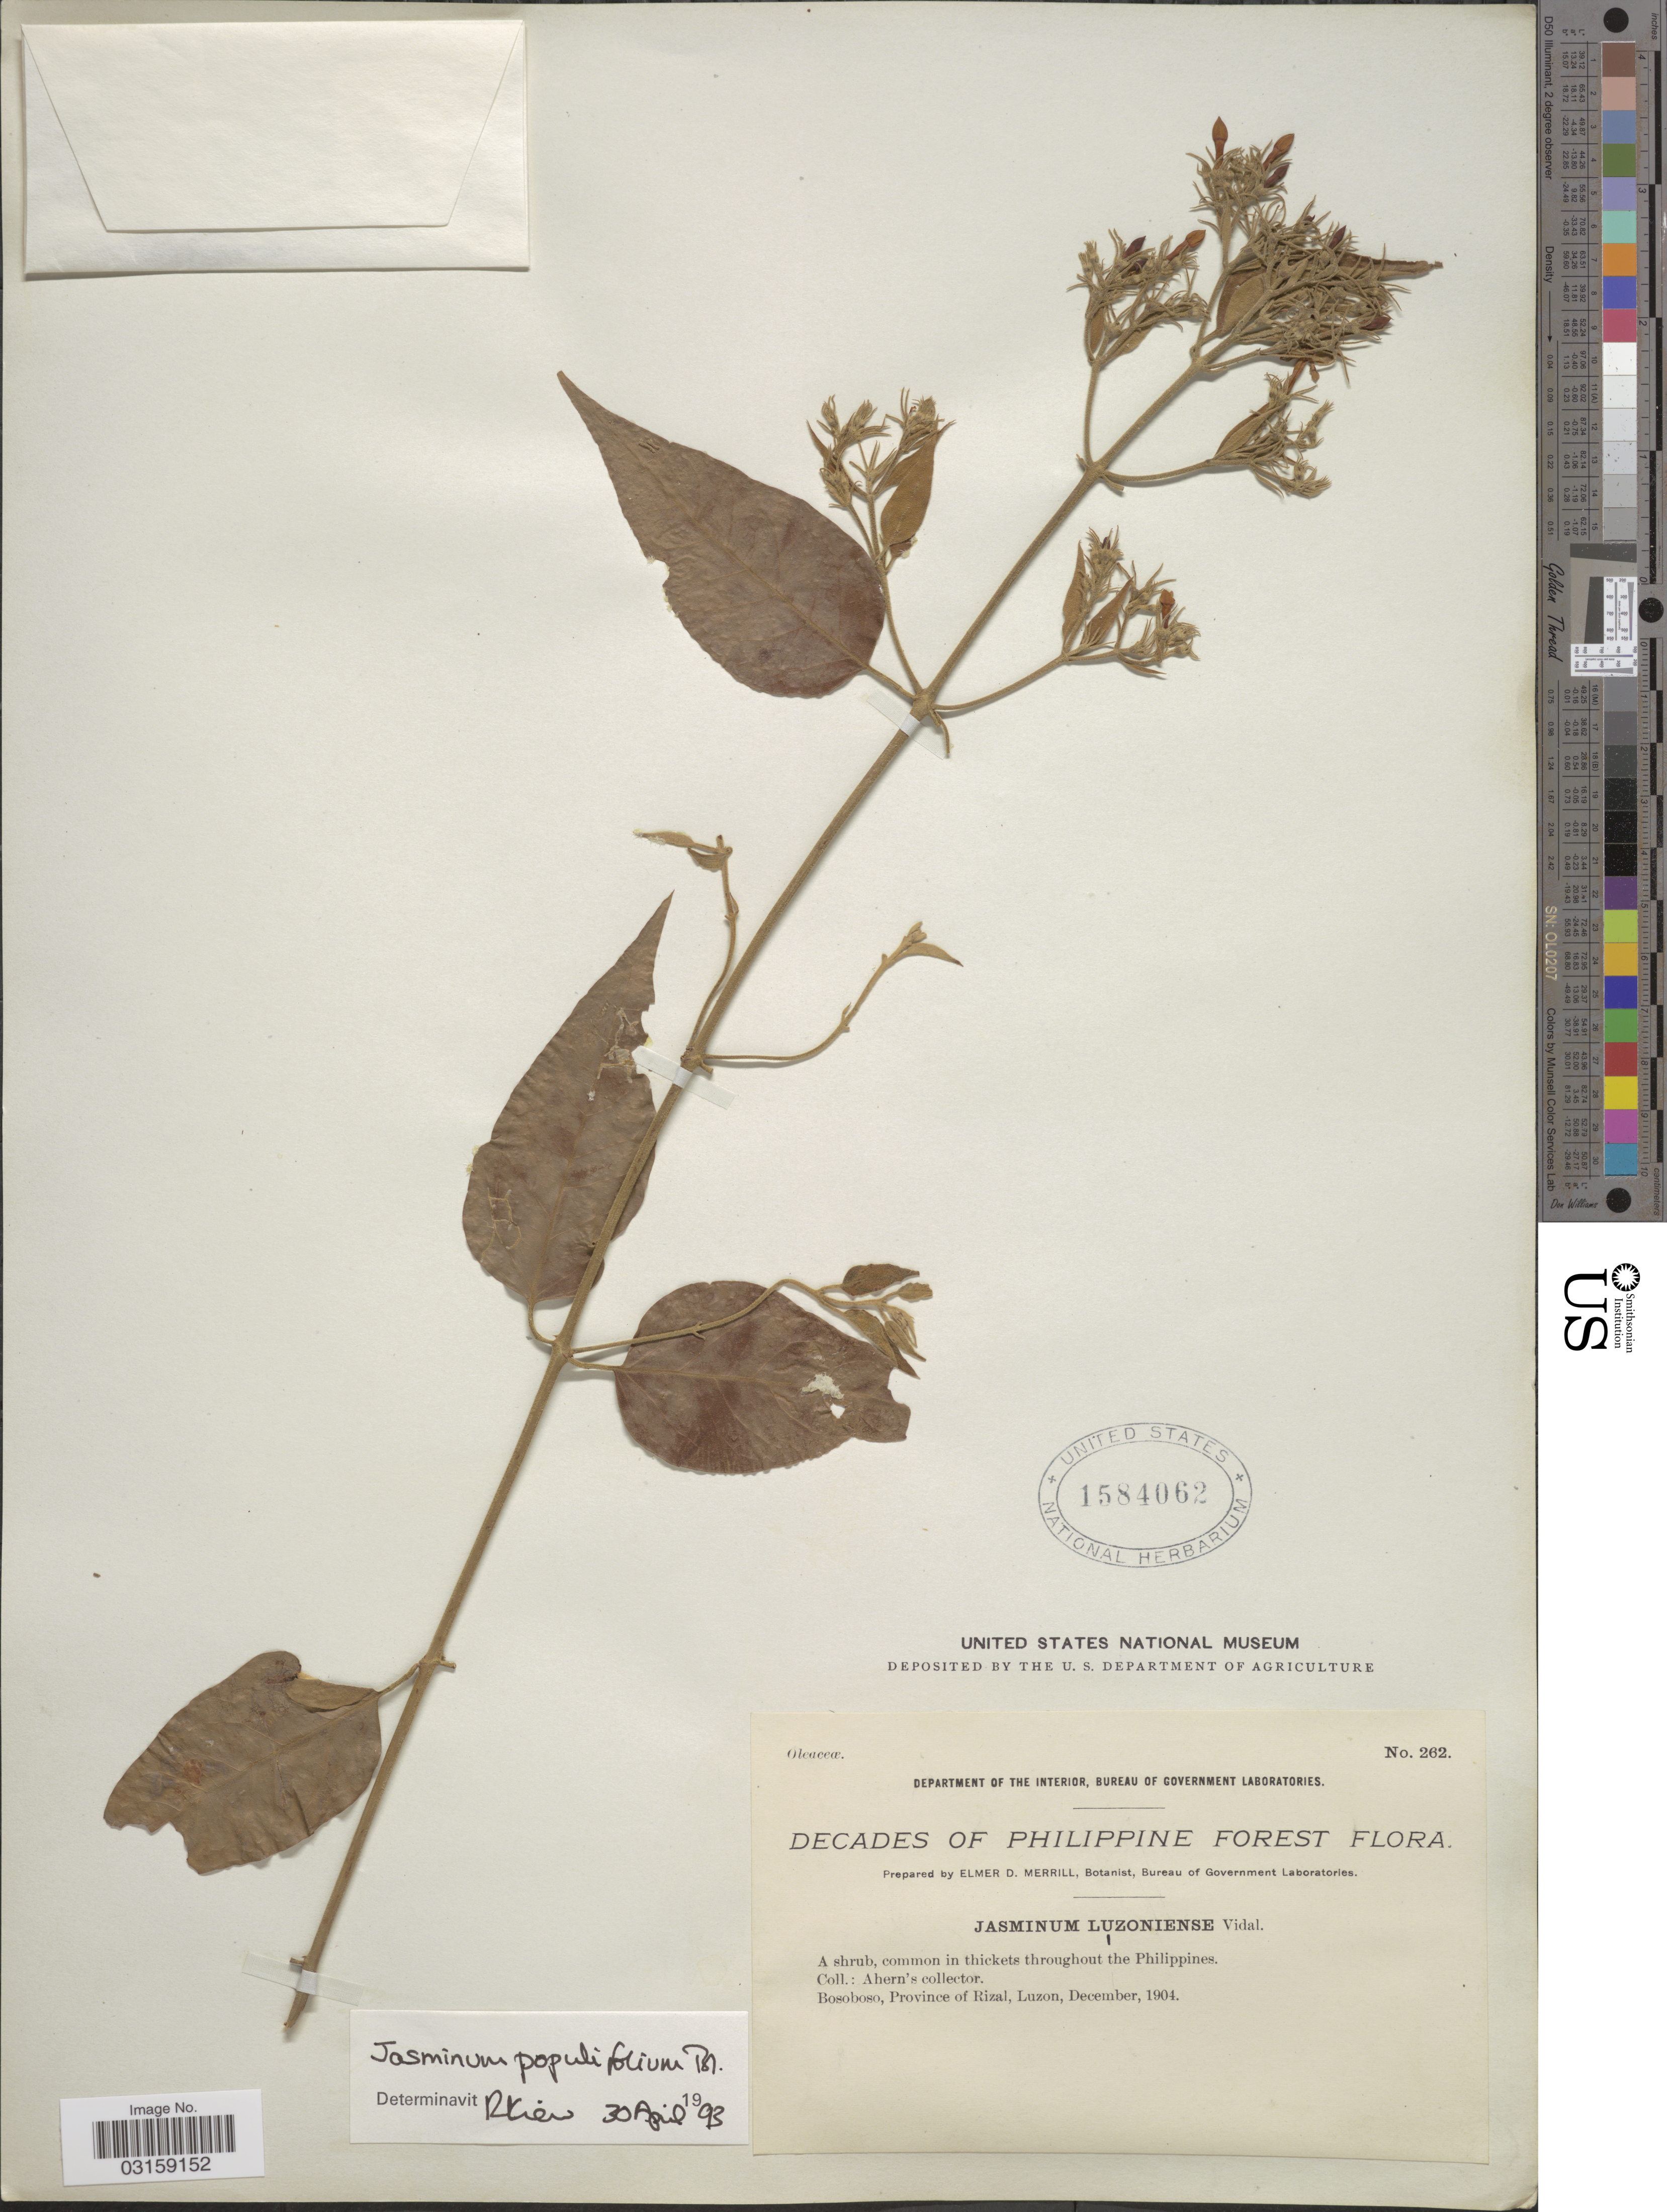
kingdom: Plantae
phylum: Tracheophyta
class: Magnoliopsida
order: Lamiales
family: Oleaceae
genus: Jasminum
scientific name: Jasminum populifolium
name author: Blume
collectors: Ahern's collector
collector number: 262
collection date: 1904-12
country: Philippines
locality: Philippine Forest. A shrub, common in thickets throughout the Philippines. Bosoboso, Province of Rizal, Luzon.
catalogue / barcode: US 1584062